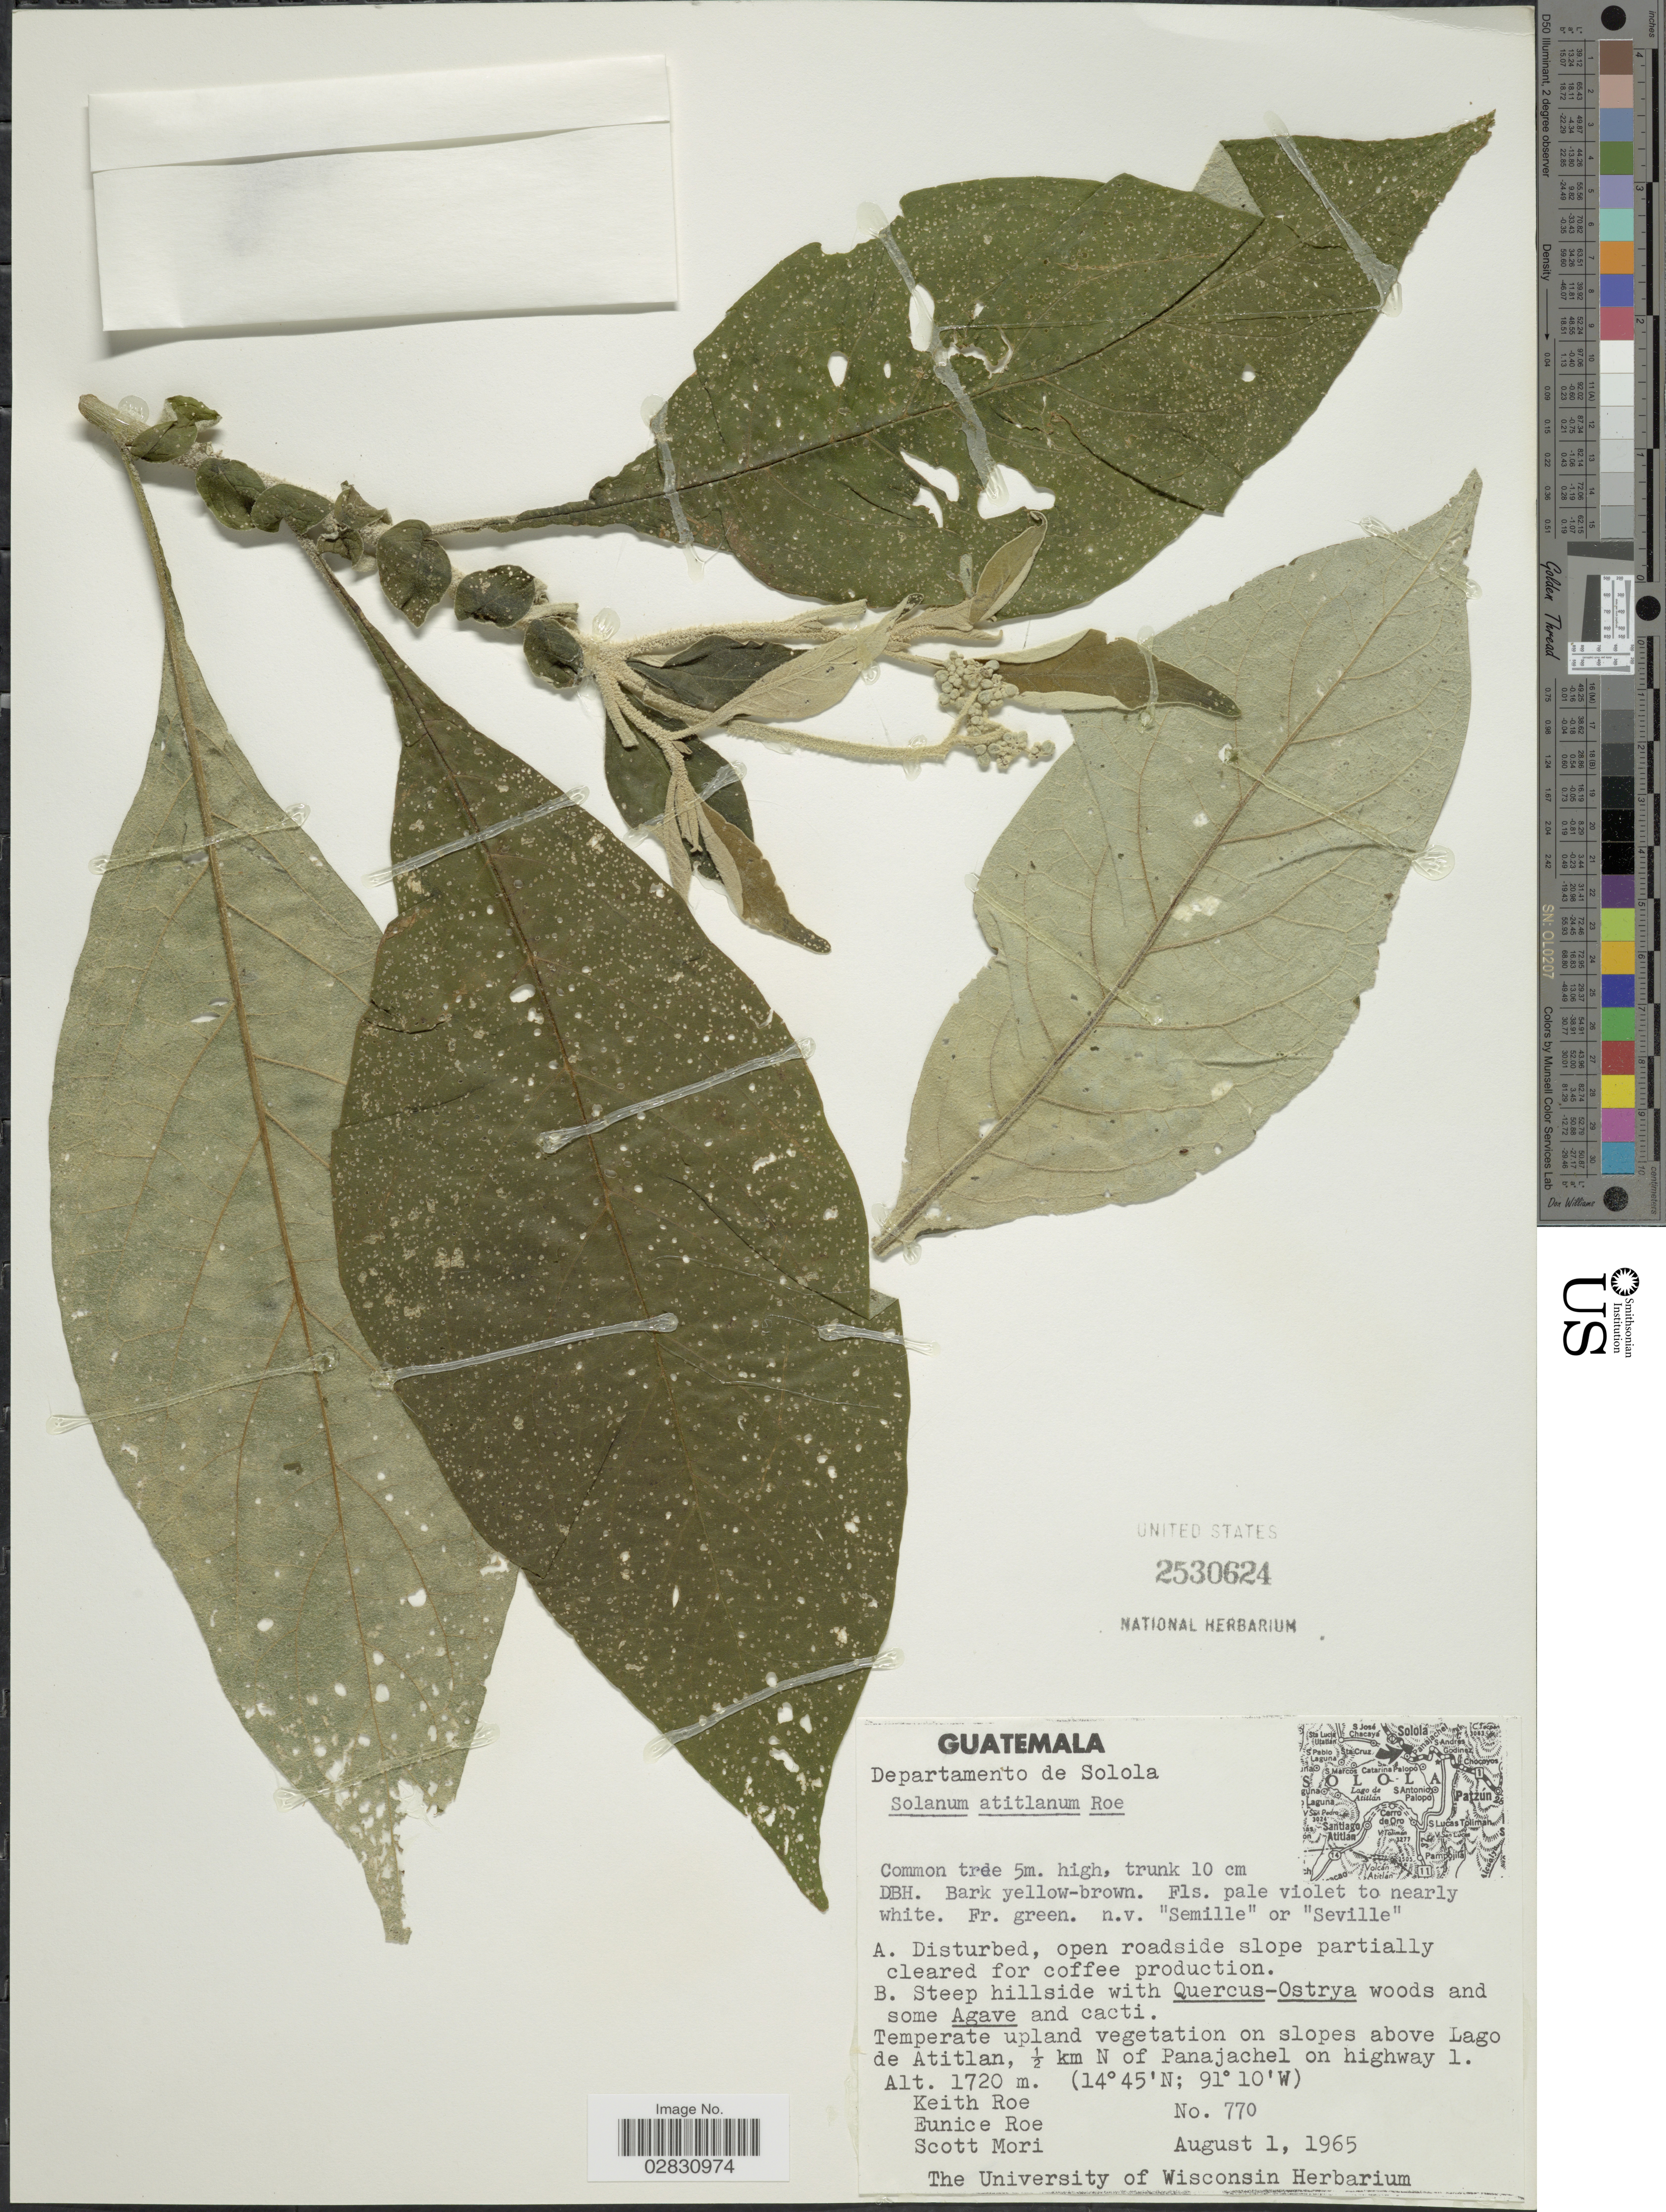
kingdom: Plantae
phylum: Tracheophyta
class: Magnoliopsida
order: Solanales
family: Solanaceae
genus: Solanum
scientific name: Solanum atitlanum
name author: K.E. Roe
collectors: K. E. Roe, E. Roe & S. Mori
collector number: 770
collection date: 1965-08-01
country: Guatemala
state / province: Sololá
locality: Departamento de Solola. Temperate upland vegetation on slopes above Lago de Atitlan, ½ km N of Panajachel on highway 1.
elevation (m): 1720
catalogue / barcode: US 2530624